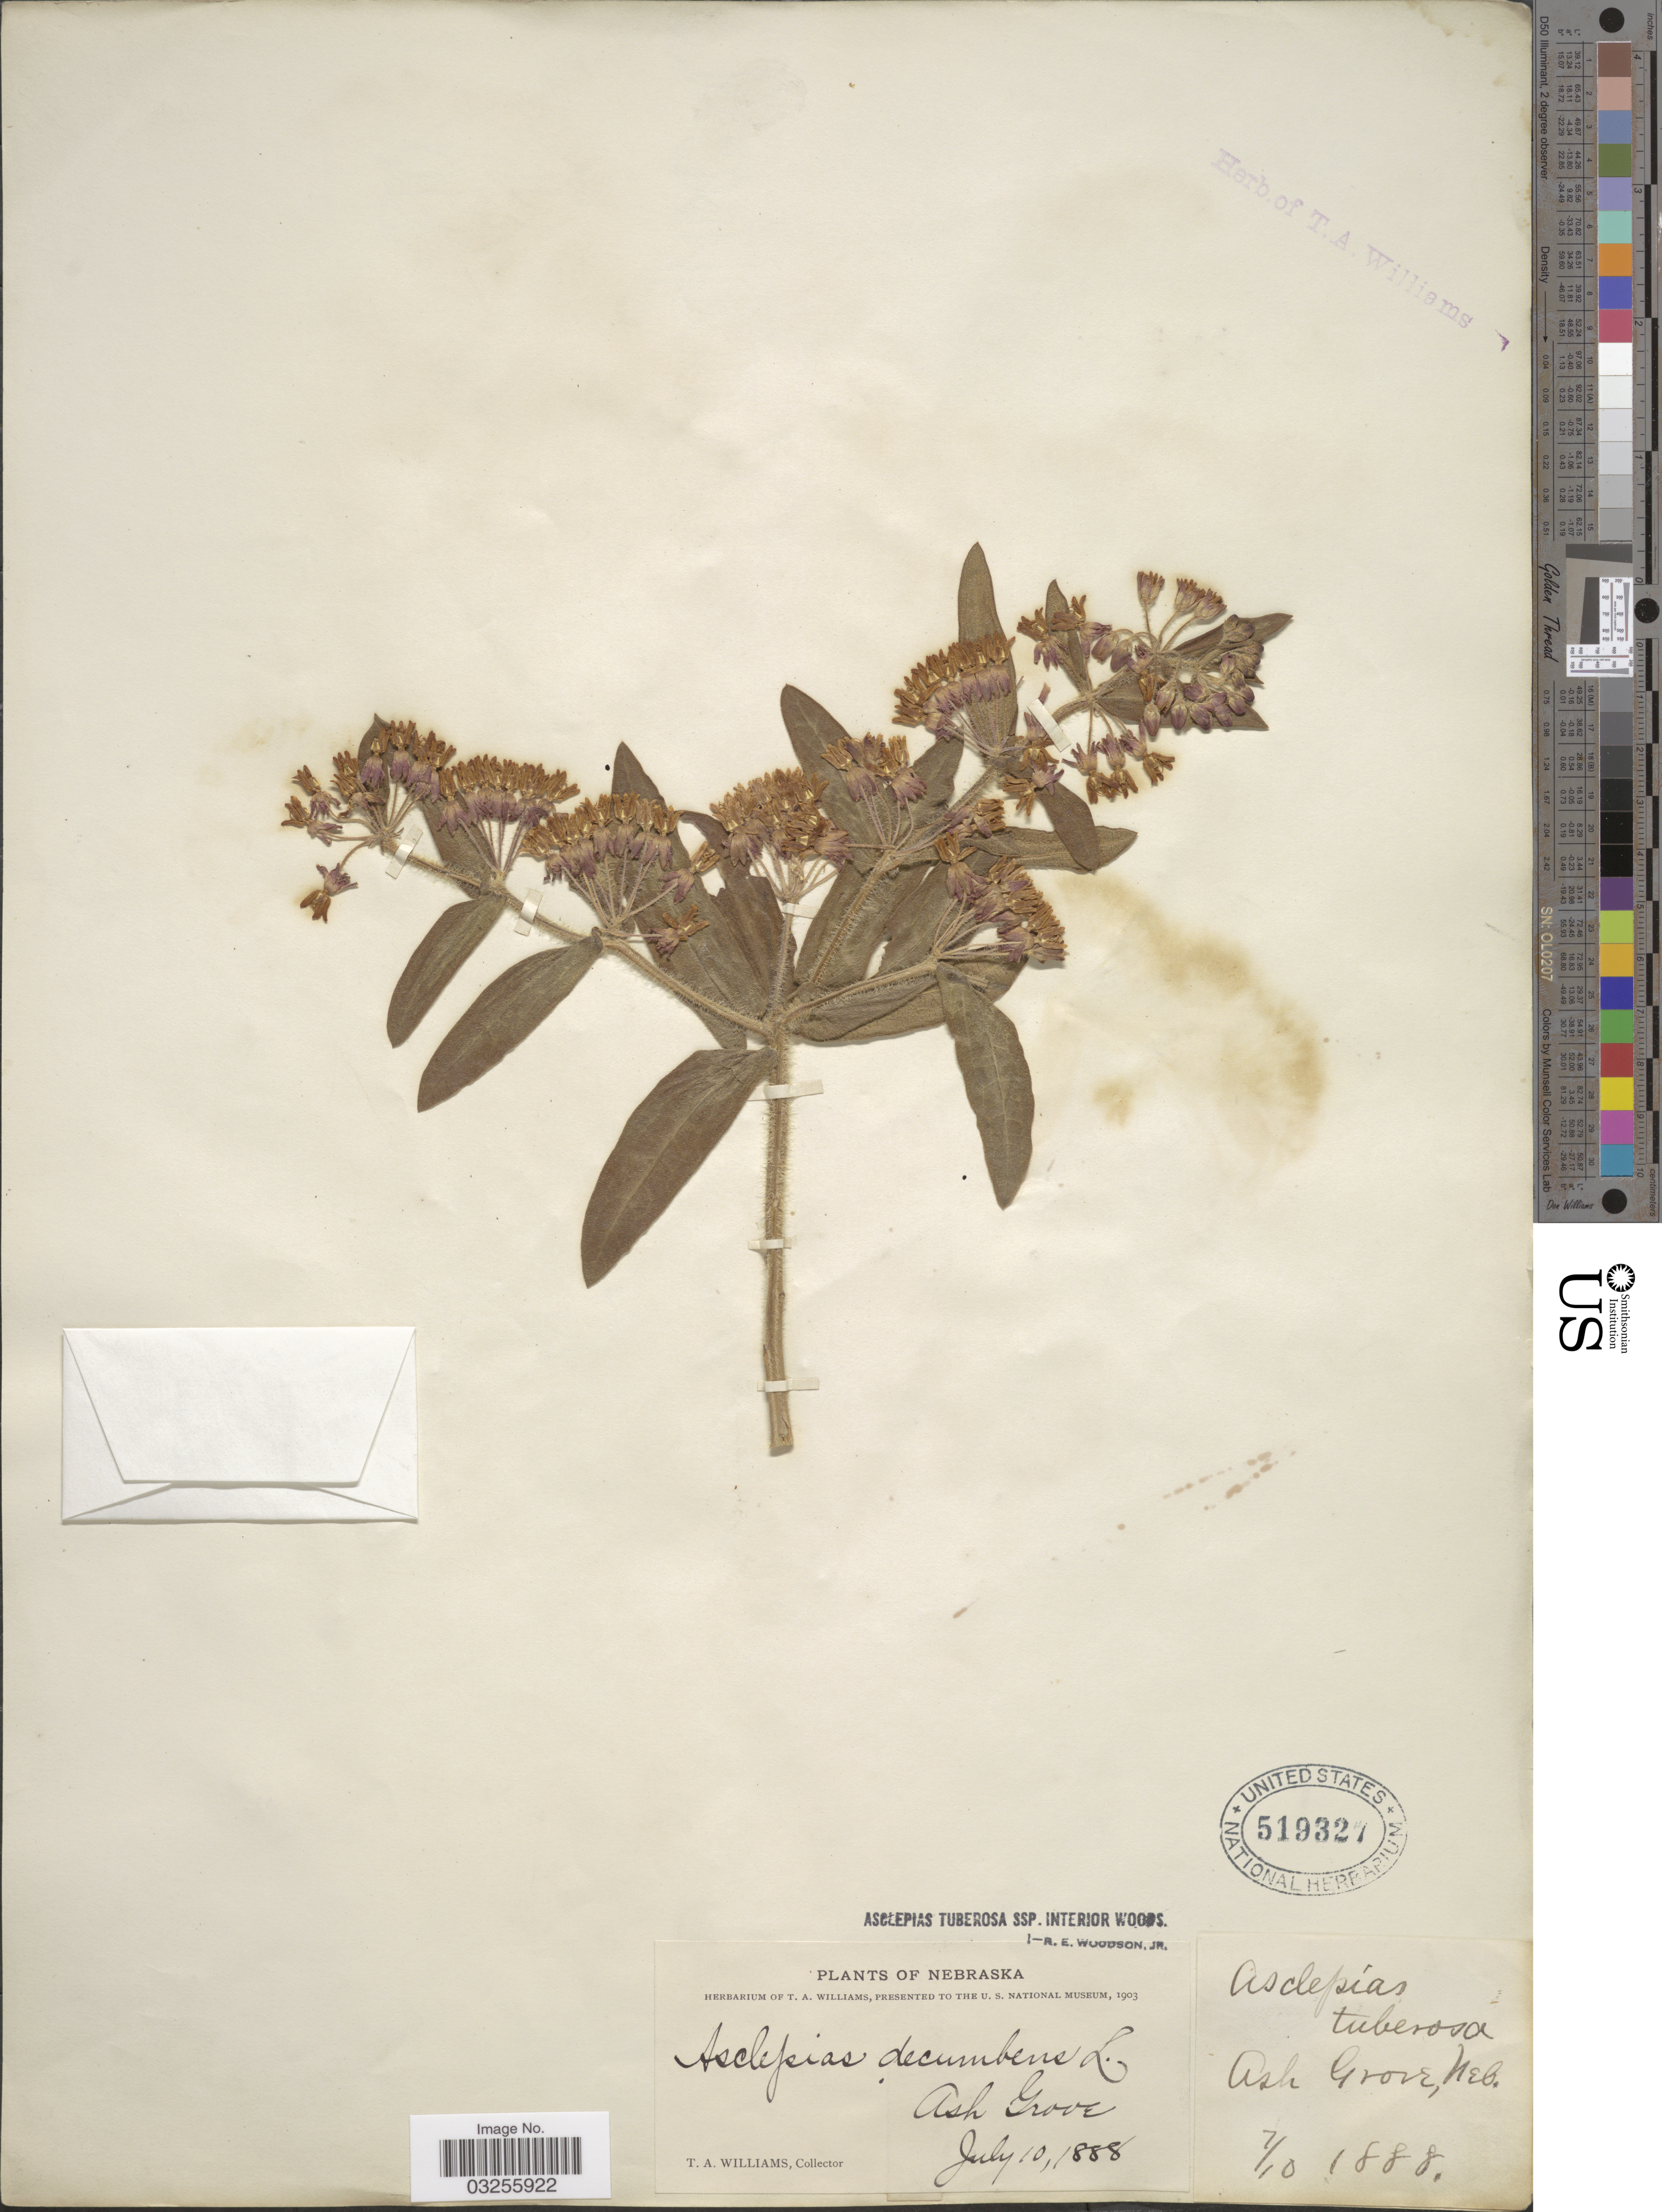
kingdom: Plantae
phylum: Tracheophyta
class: Magnoliopsida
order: Gentianales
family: Apocynaceae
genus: Asclepias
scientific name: Asclepias tuberosa subsp. interior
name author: Woodson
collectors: T. Williams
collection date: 1888-07-10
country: United States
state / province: Nebraska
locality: Ash Grove.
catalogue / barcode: US 519327